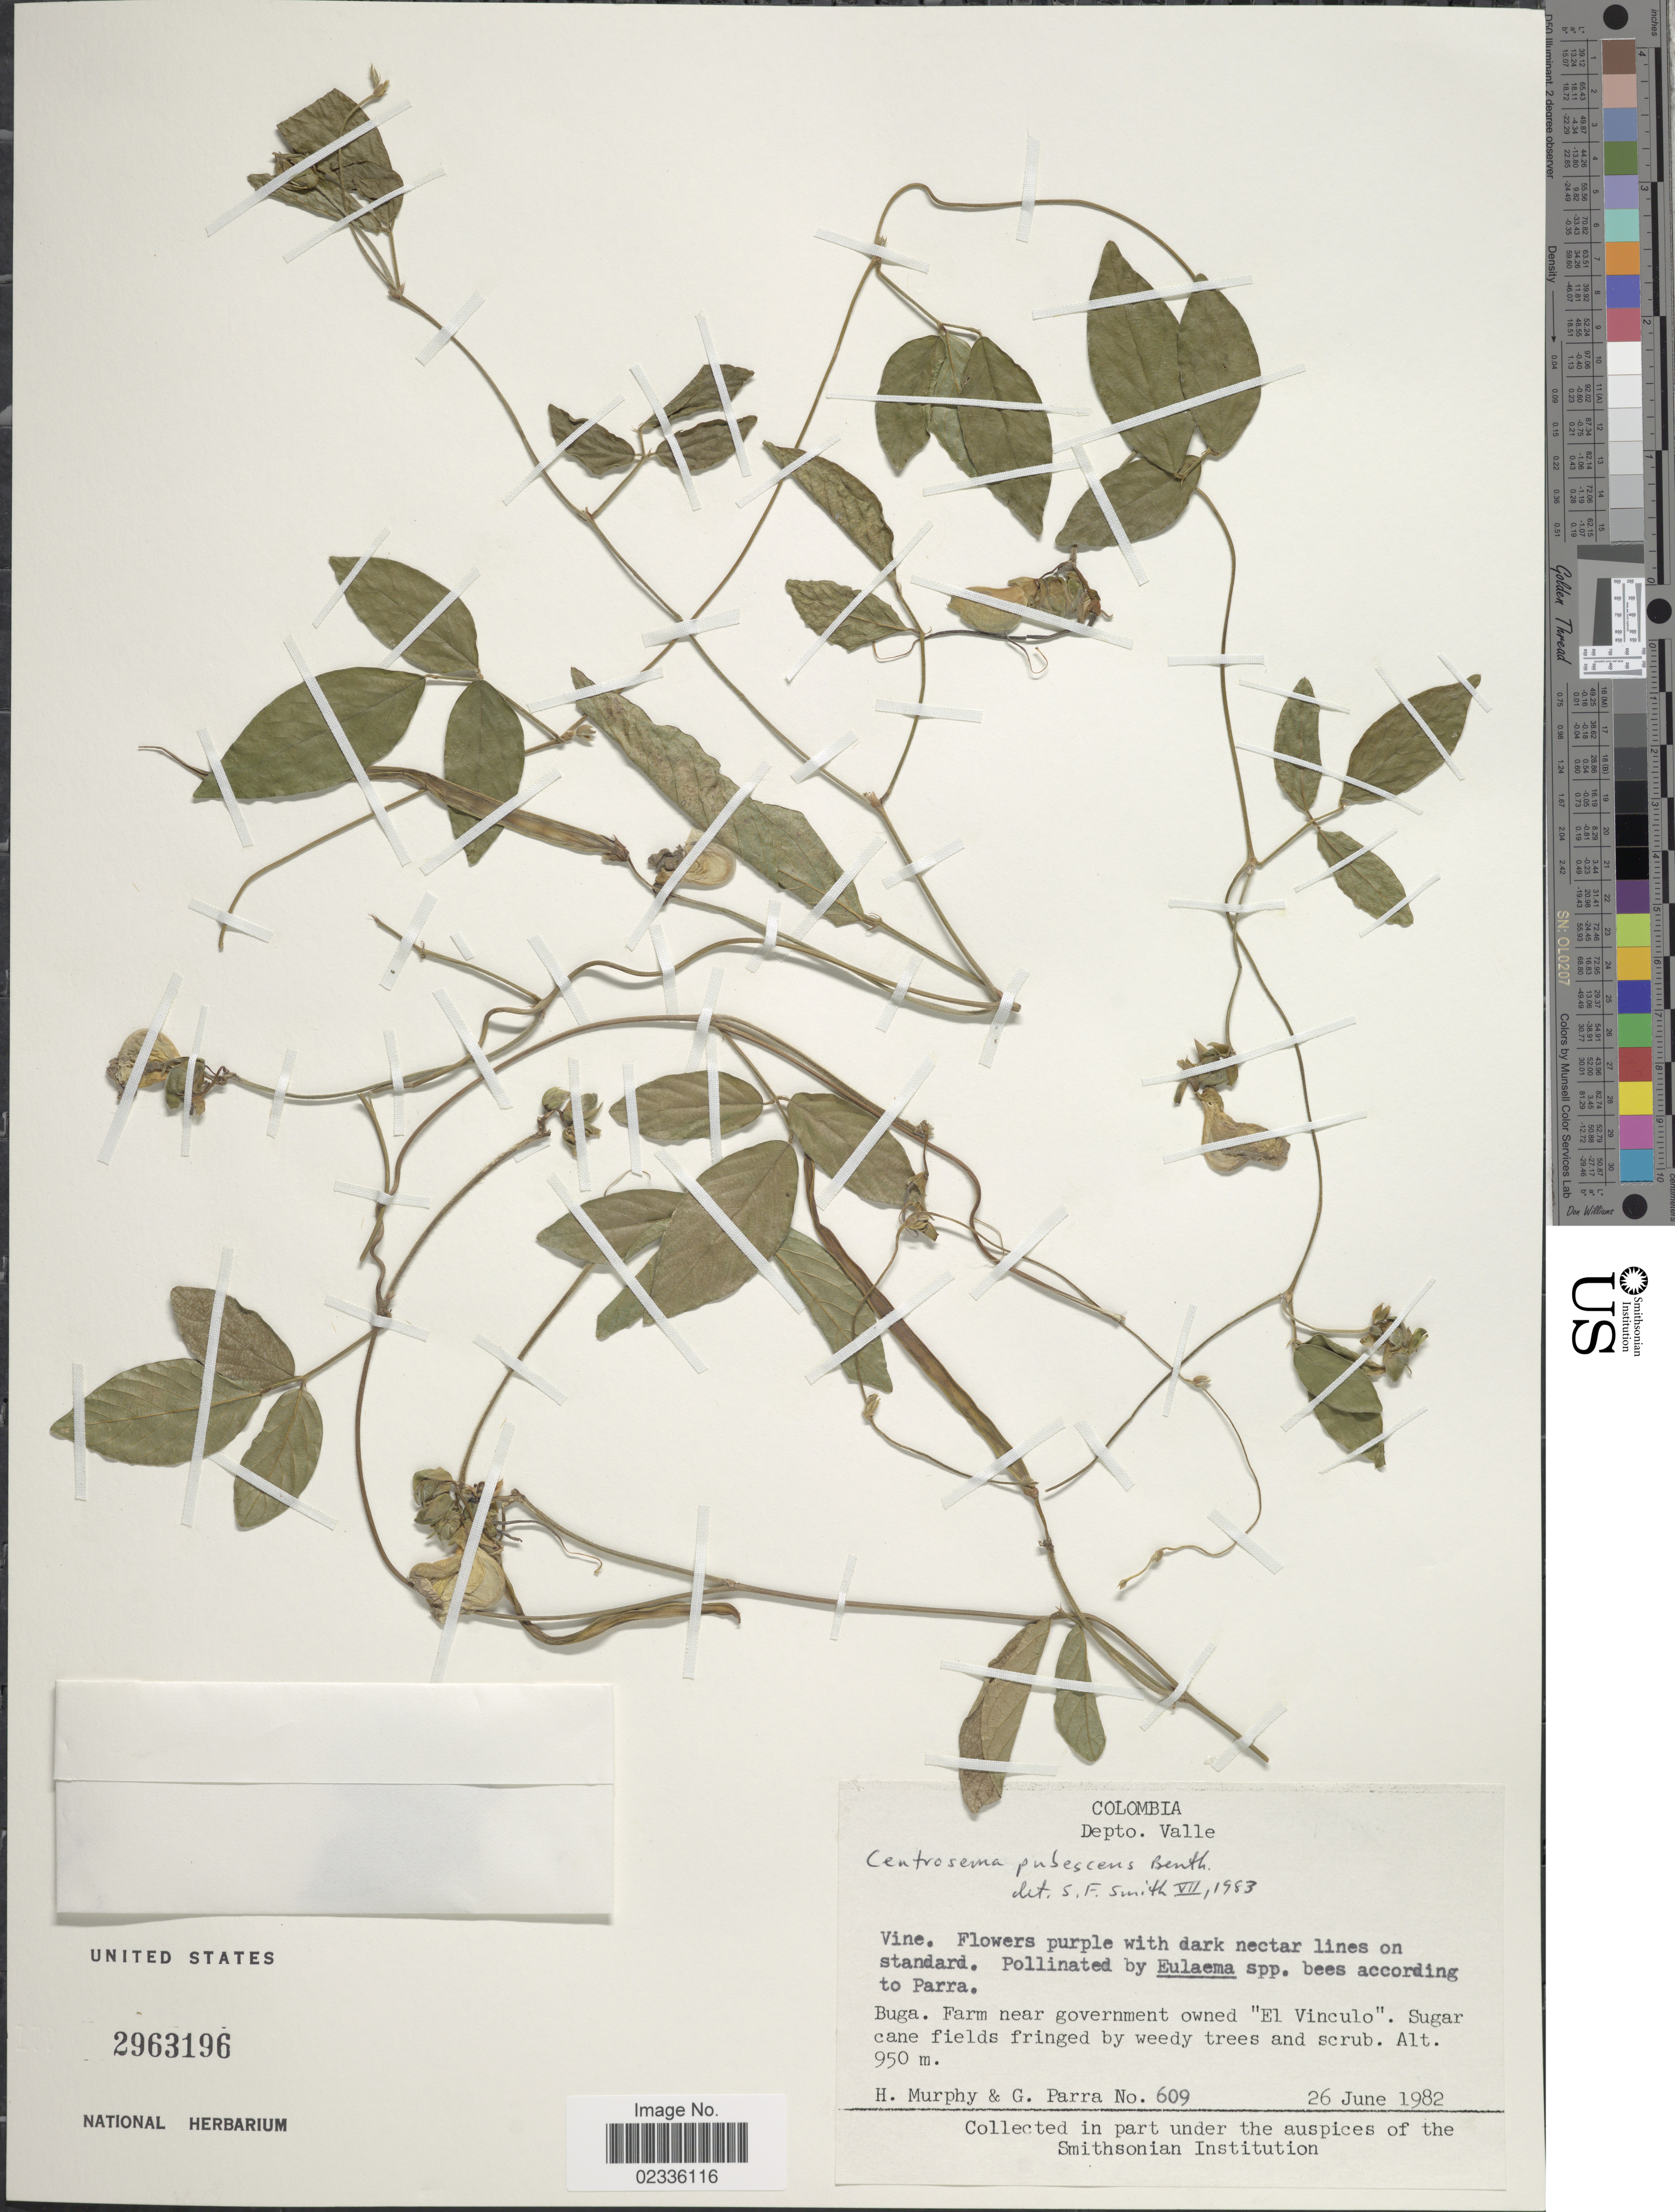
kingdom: Plantae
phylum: Tracheophyta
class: Magnoliopsida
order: Fabales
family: Fabaceae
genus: Centrosema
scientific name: Centrosema pubescens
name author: Benth.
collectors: H. Murphy & G. Parra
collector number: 609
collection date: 1982-06-26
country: Colombia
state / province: Valle del Cauca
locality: Depto. Valle. Buga. Farm near government owned "El Vinculo". Sugar cane fields fringed by weedy trees and scrub.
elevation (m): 950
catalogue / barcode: US 2963196